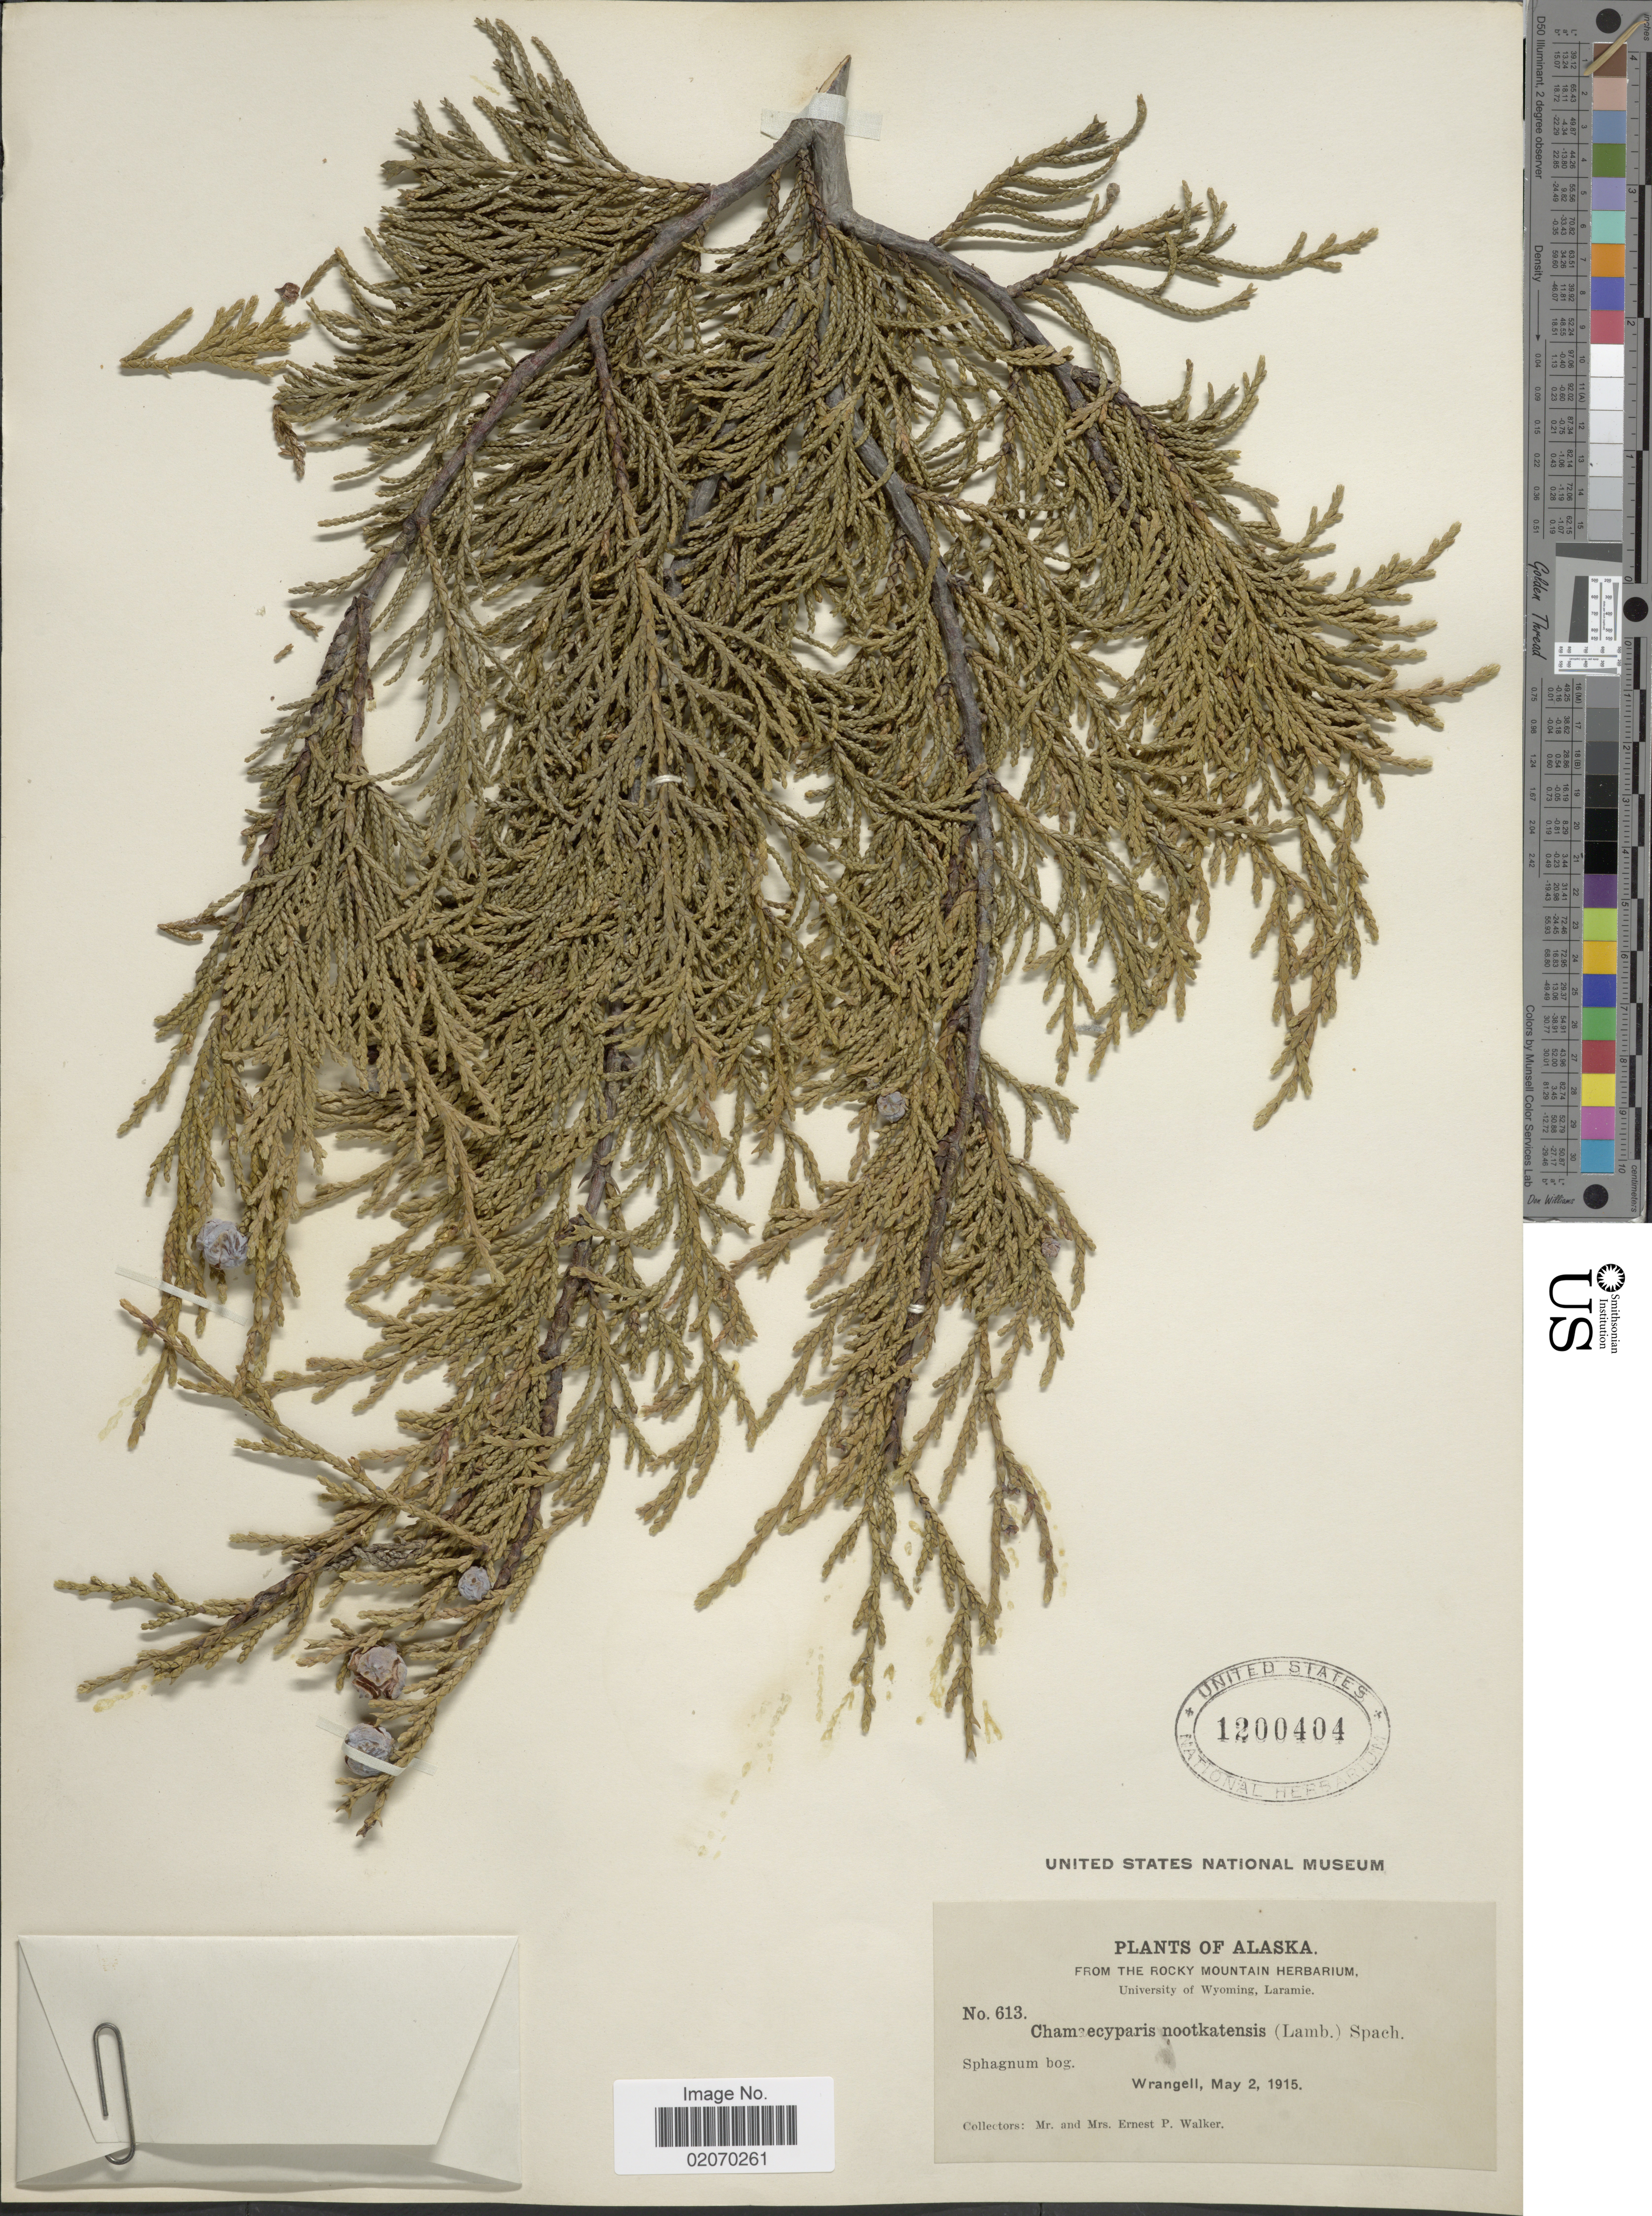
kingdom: Plantae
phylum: Tracheophyta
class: Pinopsida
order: Pinales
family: Cupressaceae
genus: Chamaecyparis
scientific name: Chamaecyparis nootkatensis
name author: (D. Don) Spach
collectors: E. P. Walker & E. Walker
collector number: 613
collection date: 1915-05-02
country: United States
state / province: Alaska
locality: Wrangell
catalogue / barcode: US 1200404